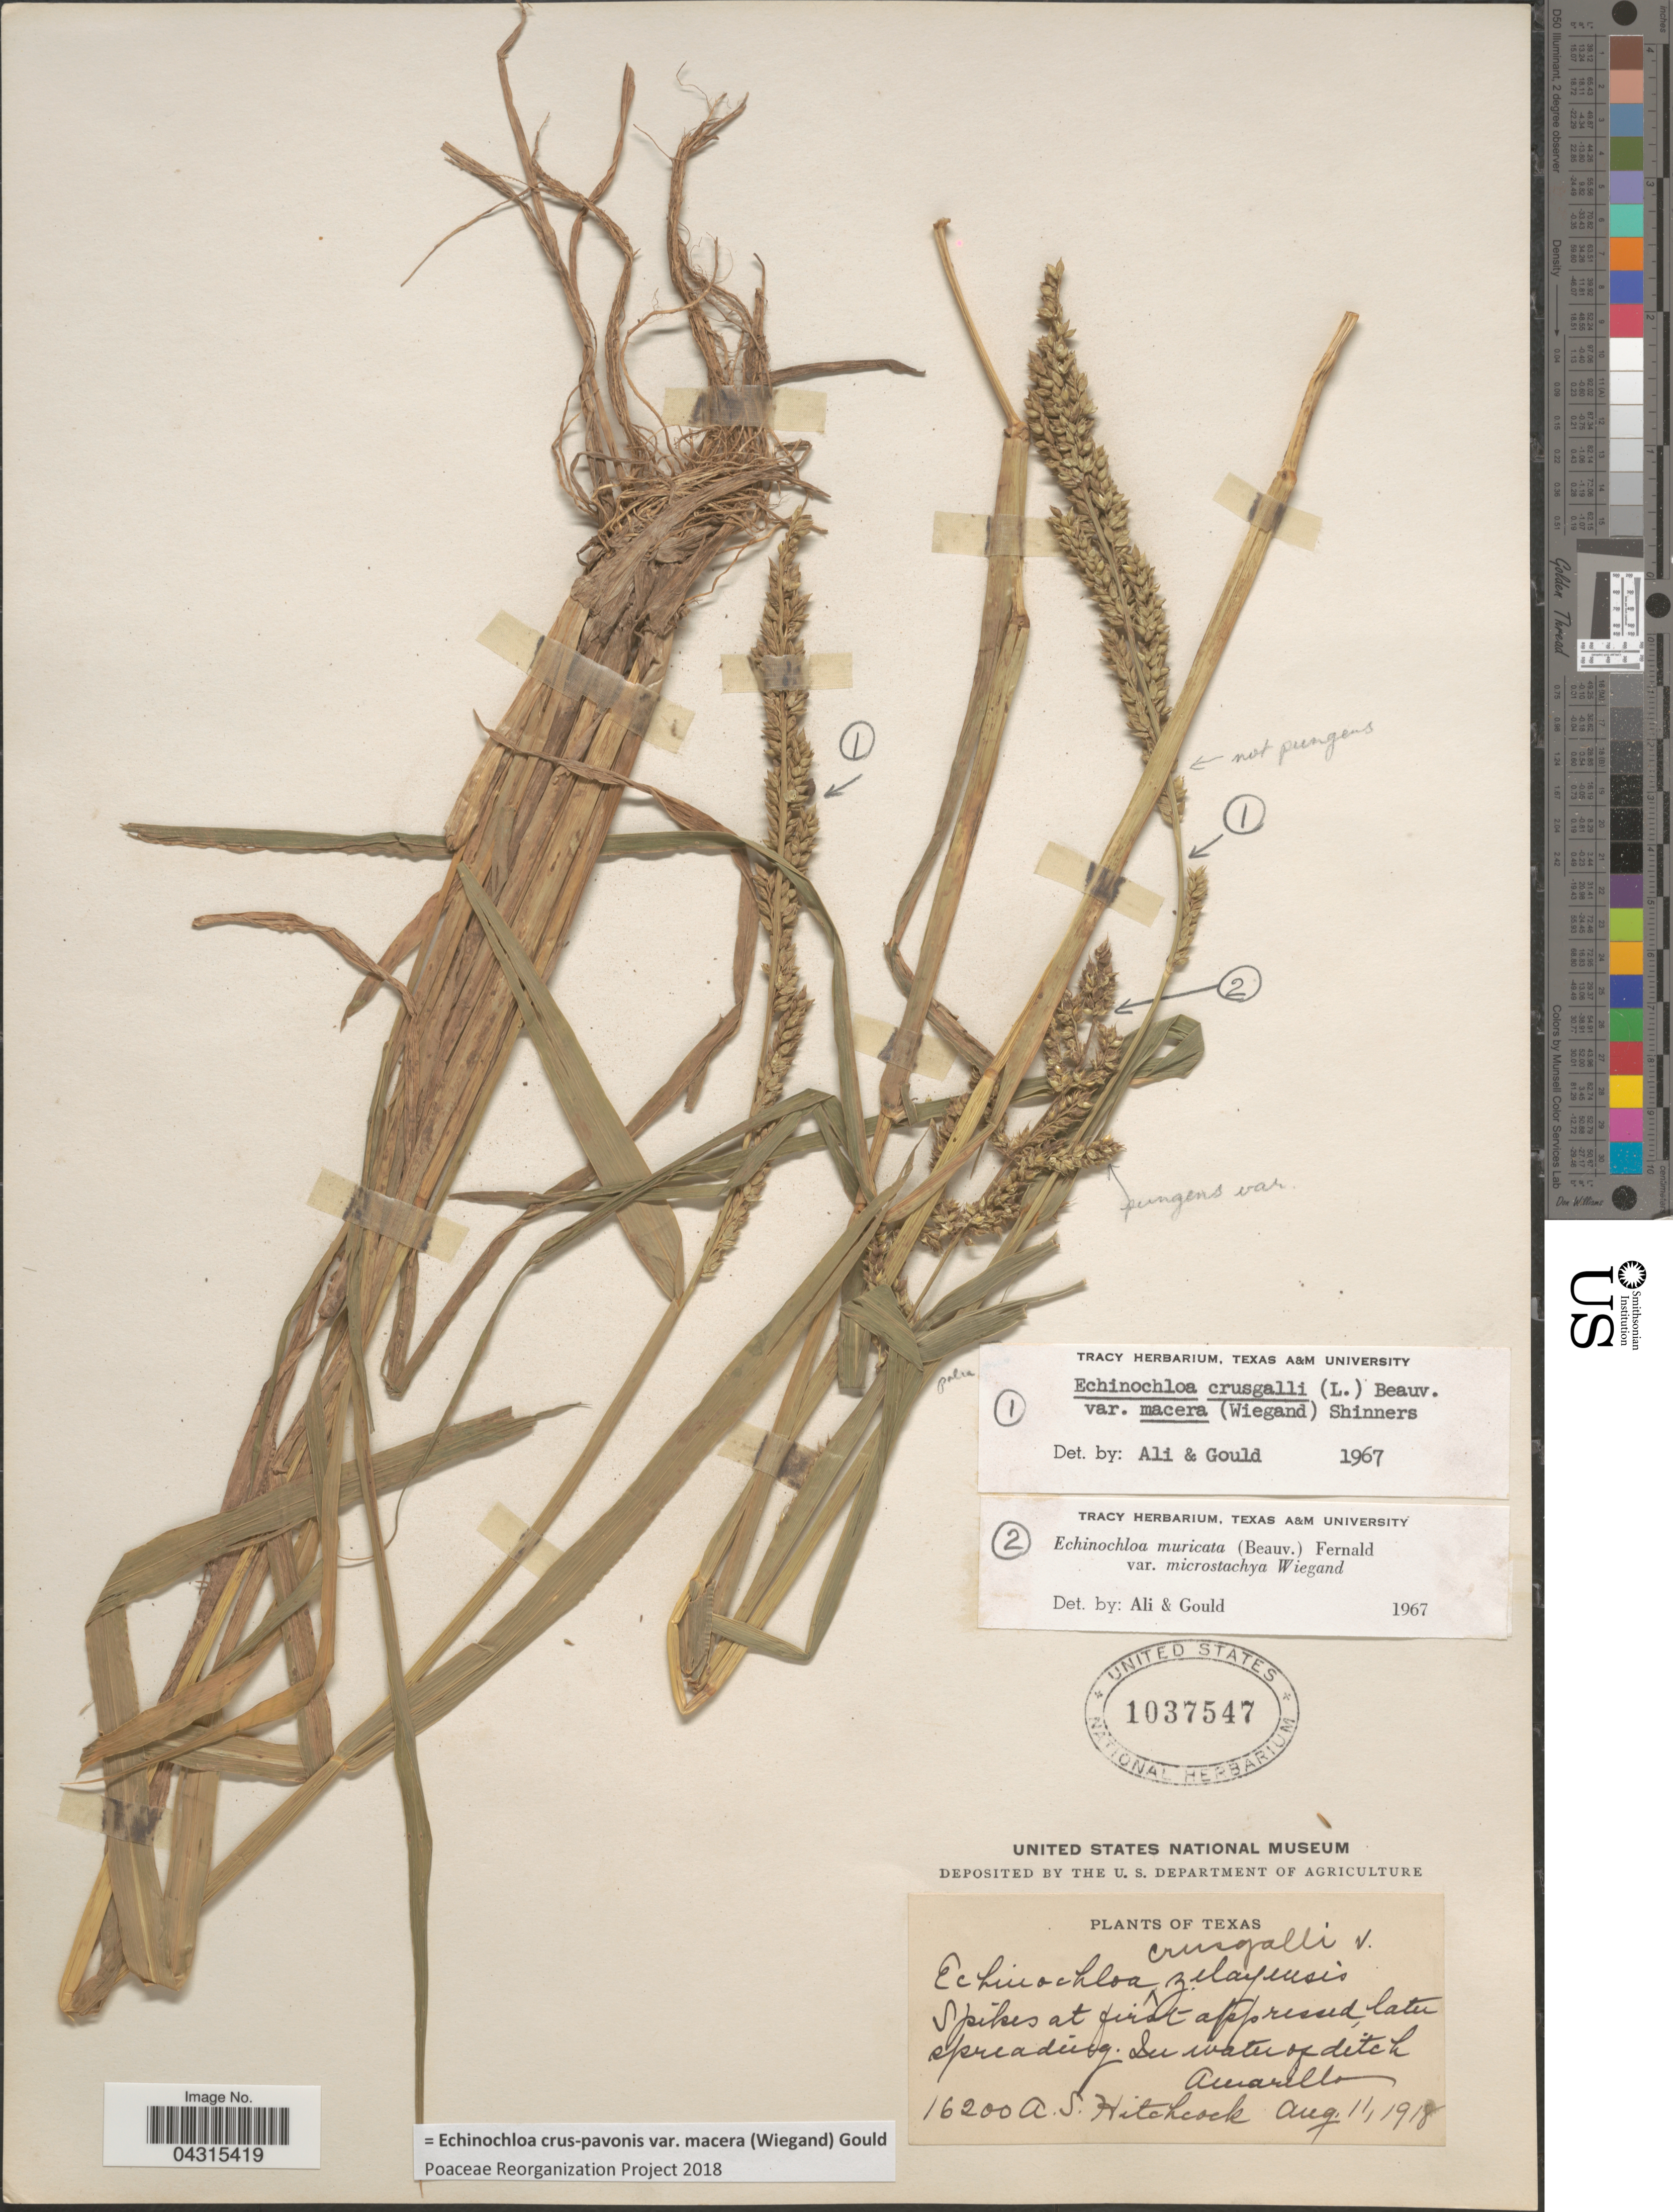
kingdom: Plantae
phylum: Tracheophyta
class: Liliopsida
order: Poales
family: Poaceae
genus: Echinochloa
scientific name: Echinochloa crus-pavonis var. macera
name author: (Wiegand) Gould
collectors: A. S. Hitchcock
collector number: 16200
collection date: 1918-08-11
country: United States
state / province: Texas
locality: In water of ditch Amarillo.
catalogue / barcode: US 1037547